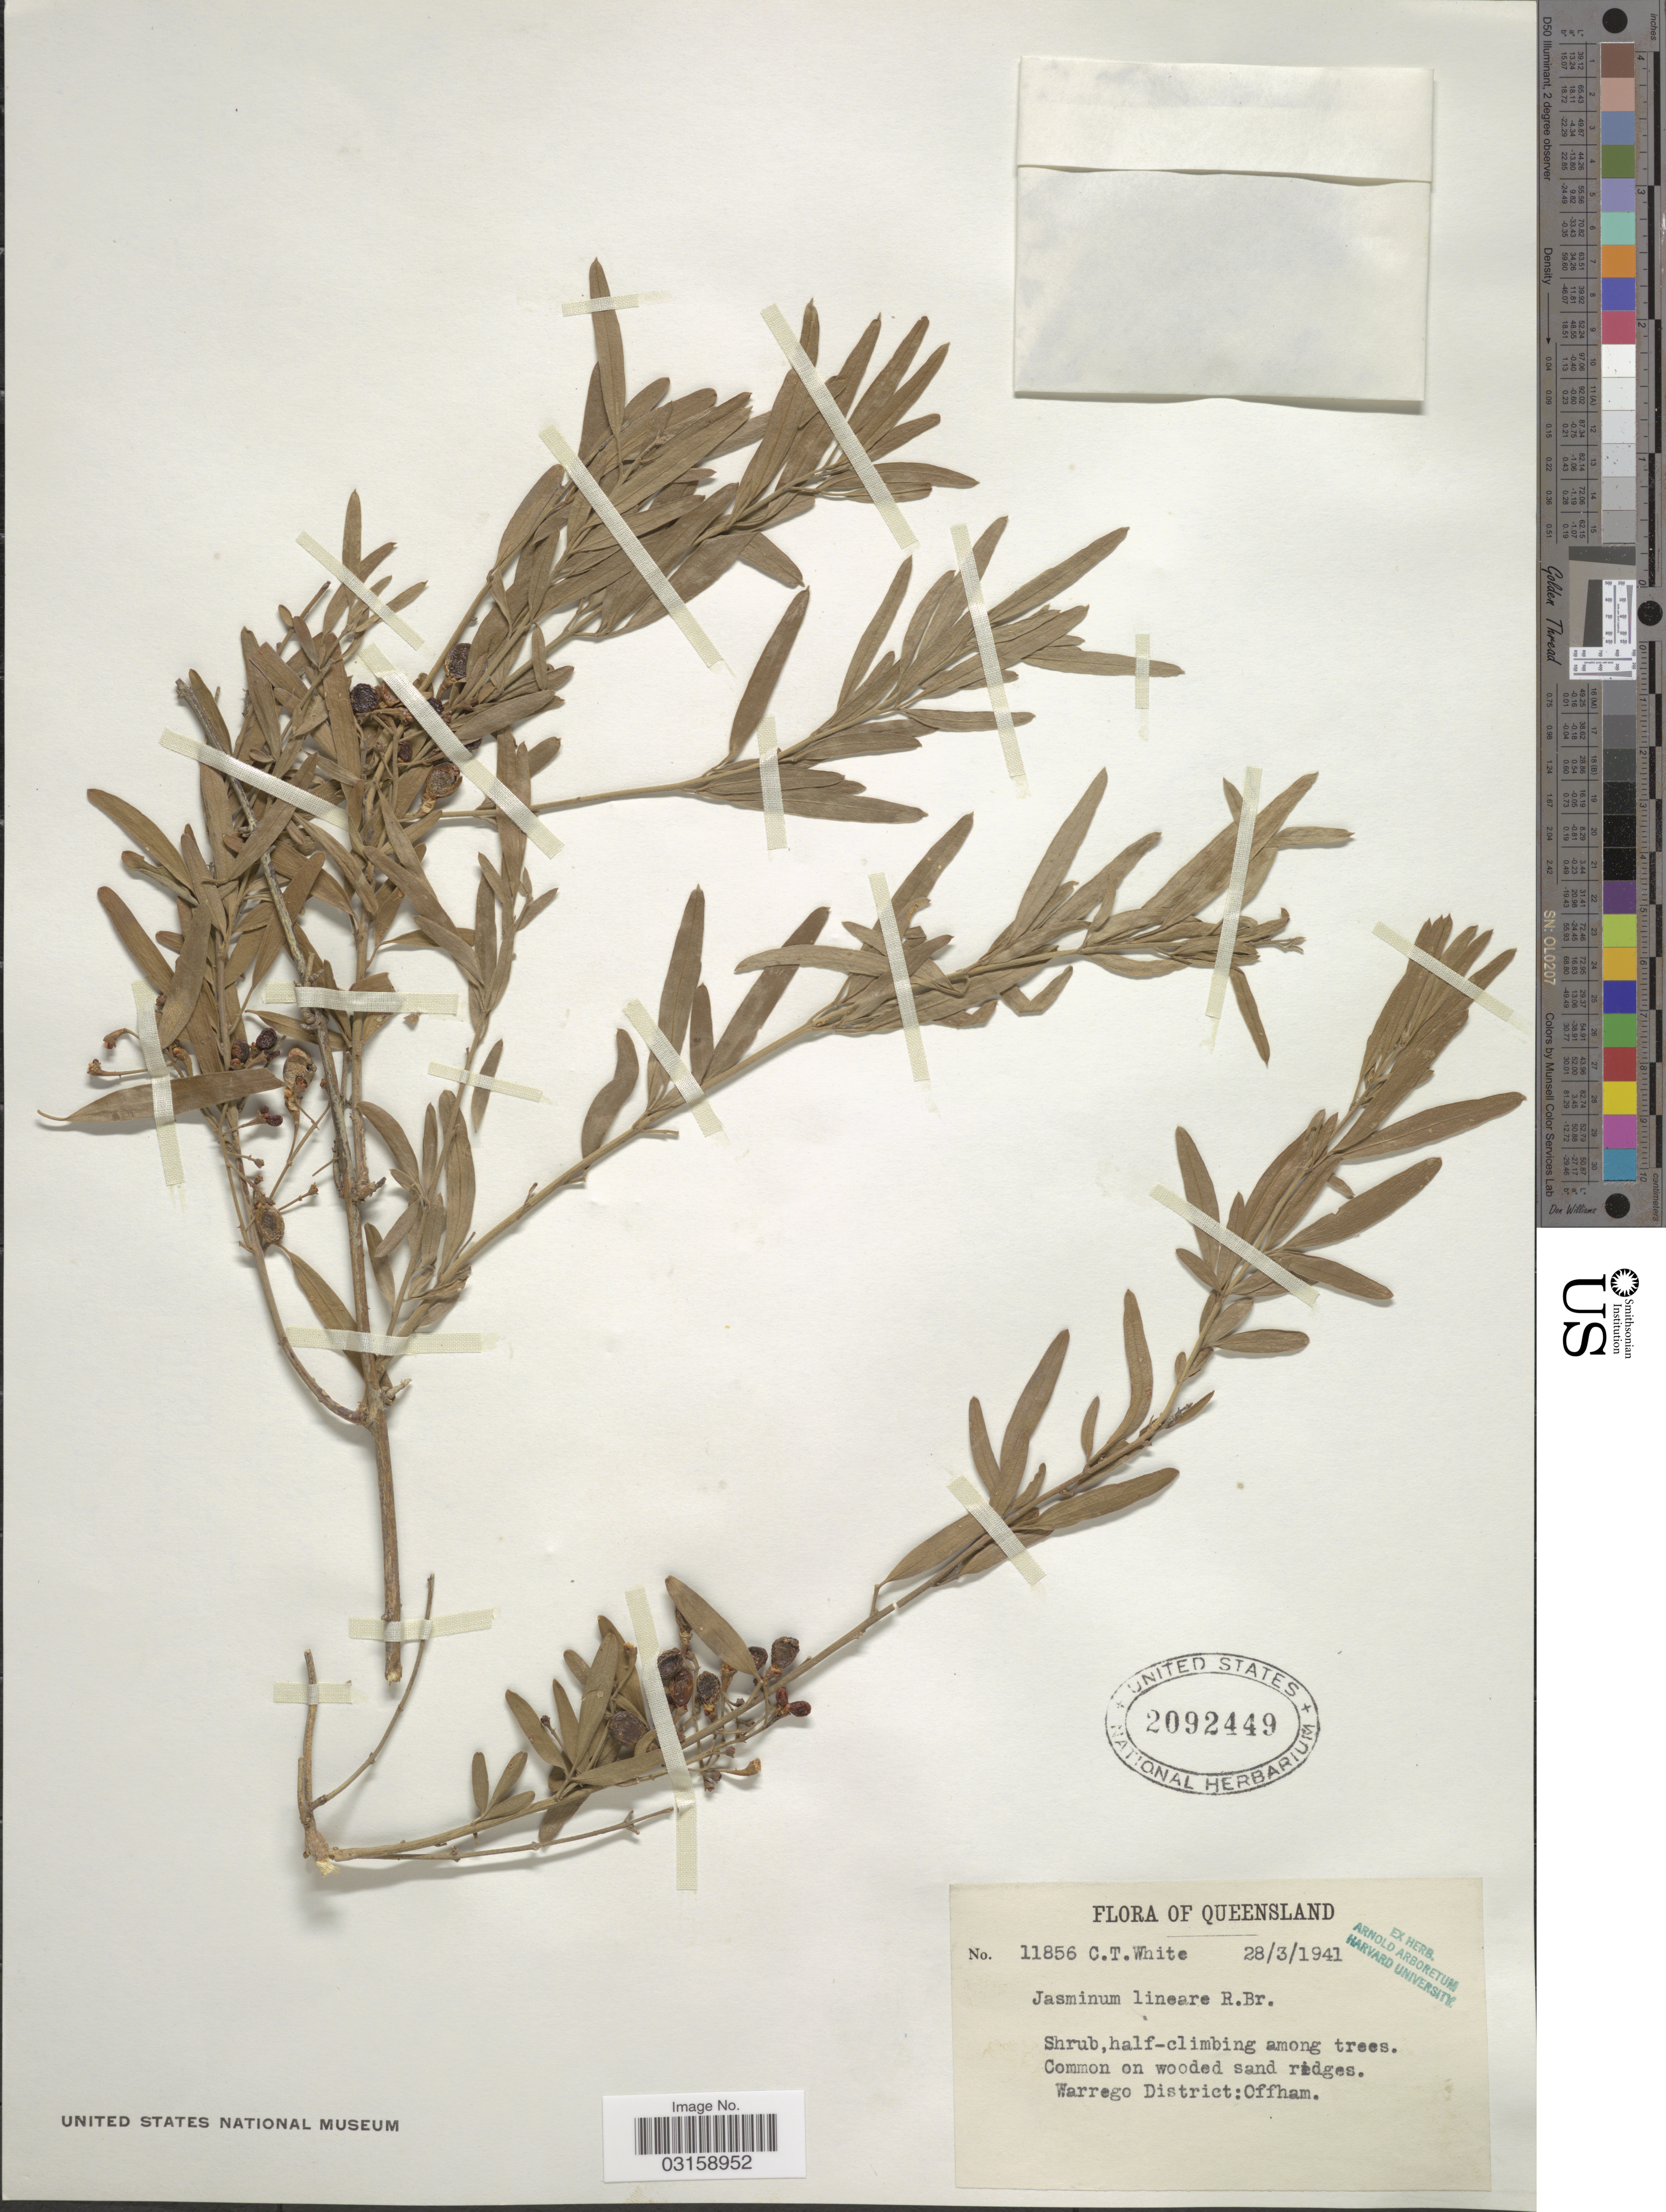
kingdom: Plantae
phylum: Tracheophyta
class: Magnoliopsida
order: Lamiales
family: Oleaceae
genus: Jasminum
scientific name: Jasminum didymum subsp. lineare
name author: (R. Br.) P.S. Green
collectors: C. T. White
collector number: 11856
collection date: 1941-03-28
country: Australia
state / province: Queensland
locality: Warrego District: Offham.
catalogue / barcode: US 2092449